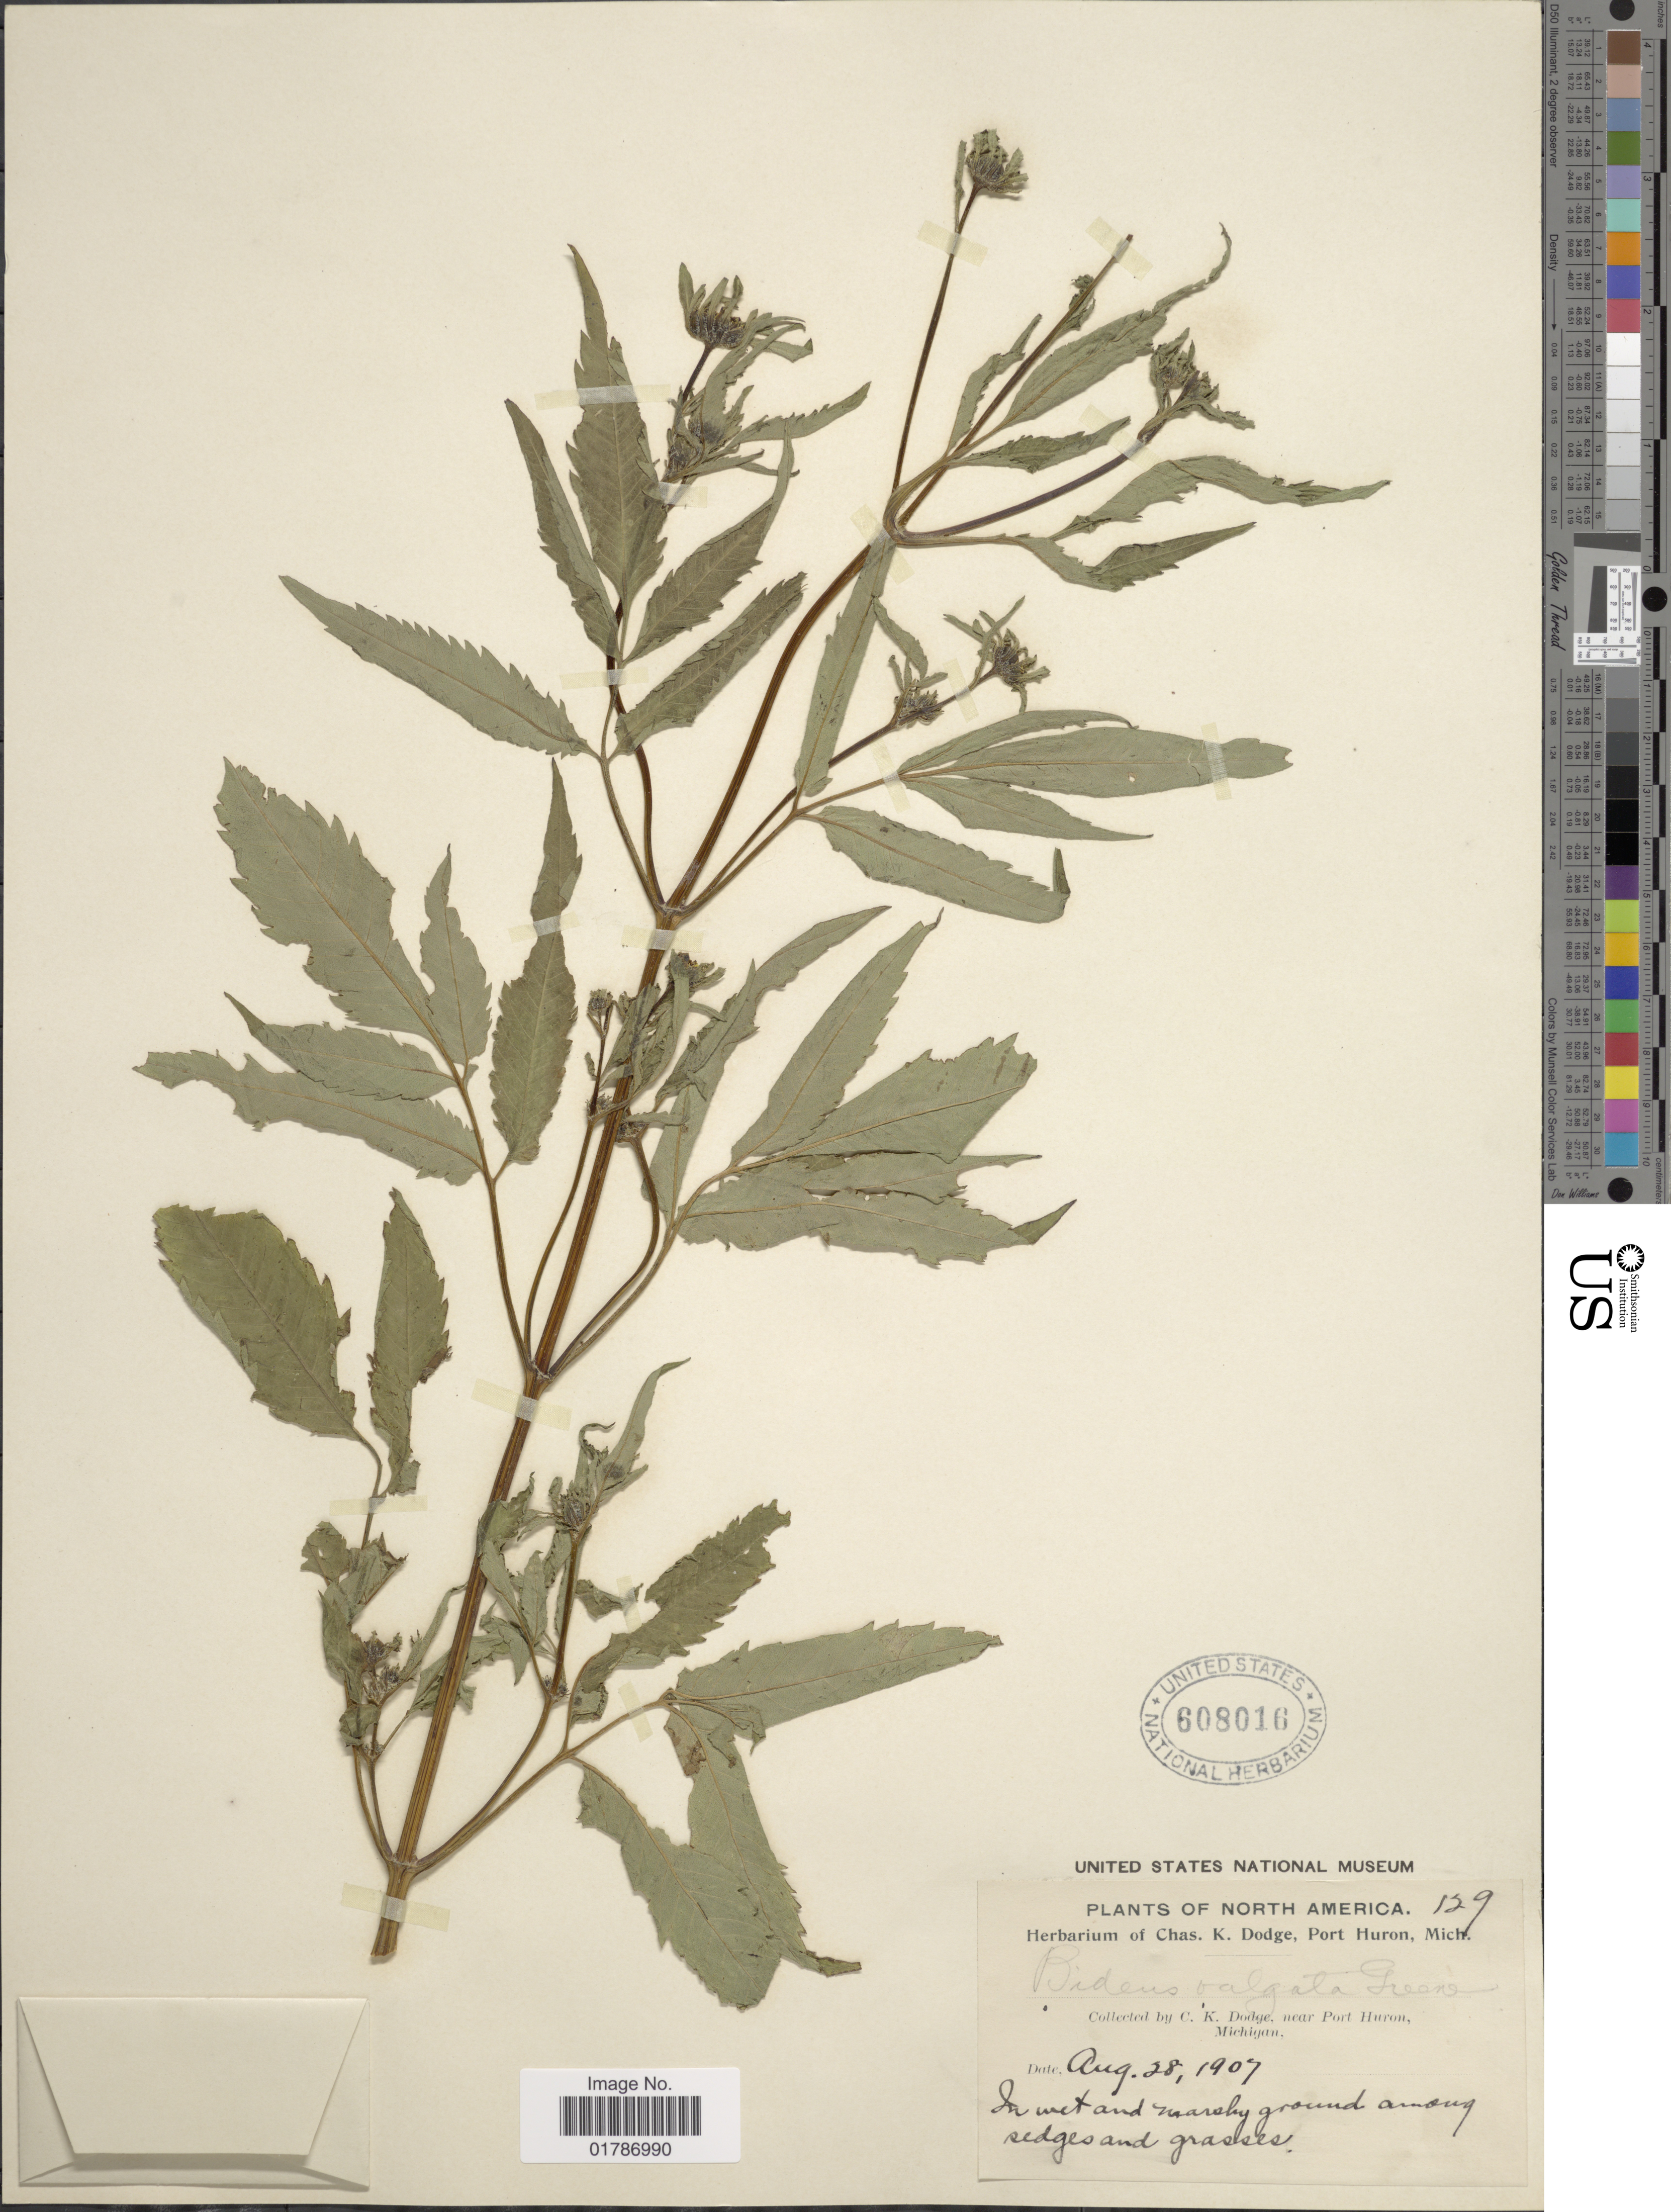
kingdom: Plantae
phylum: Tracheophyta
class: Magnoliopsida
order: Asterales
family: Asteraceae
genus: Bidens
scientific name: Bidens vulgata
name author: Greene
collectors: C. Dodge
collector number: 129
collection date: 1907-08-28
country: United States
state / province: Michigan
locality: Near Port Huron, Michigan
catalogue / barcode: US 608016